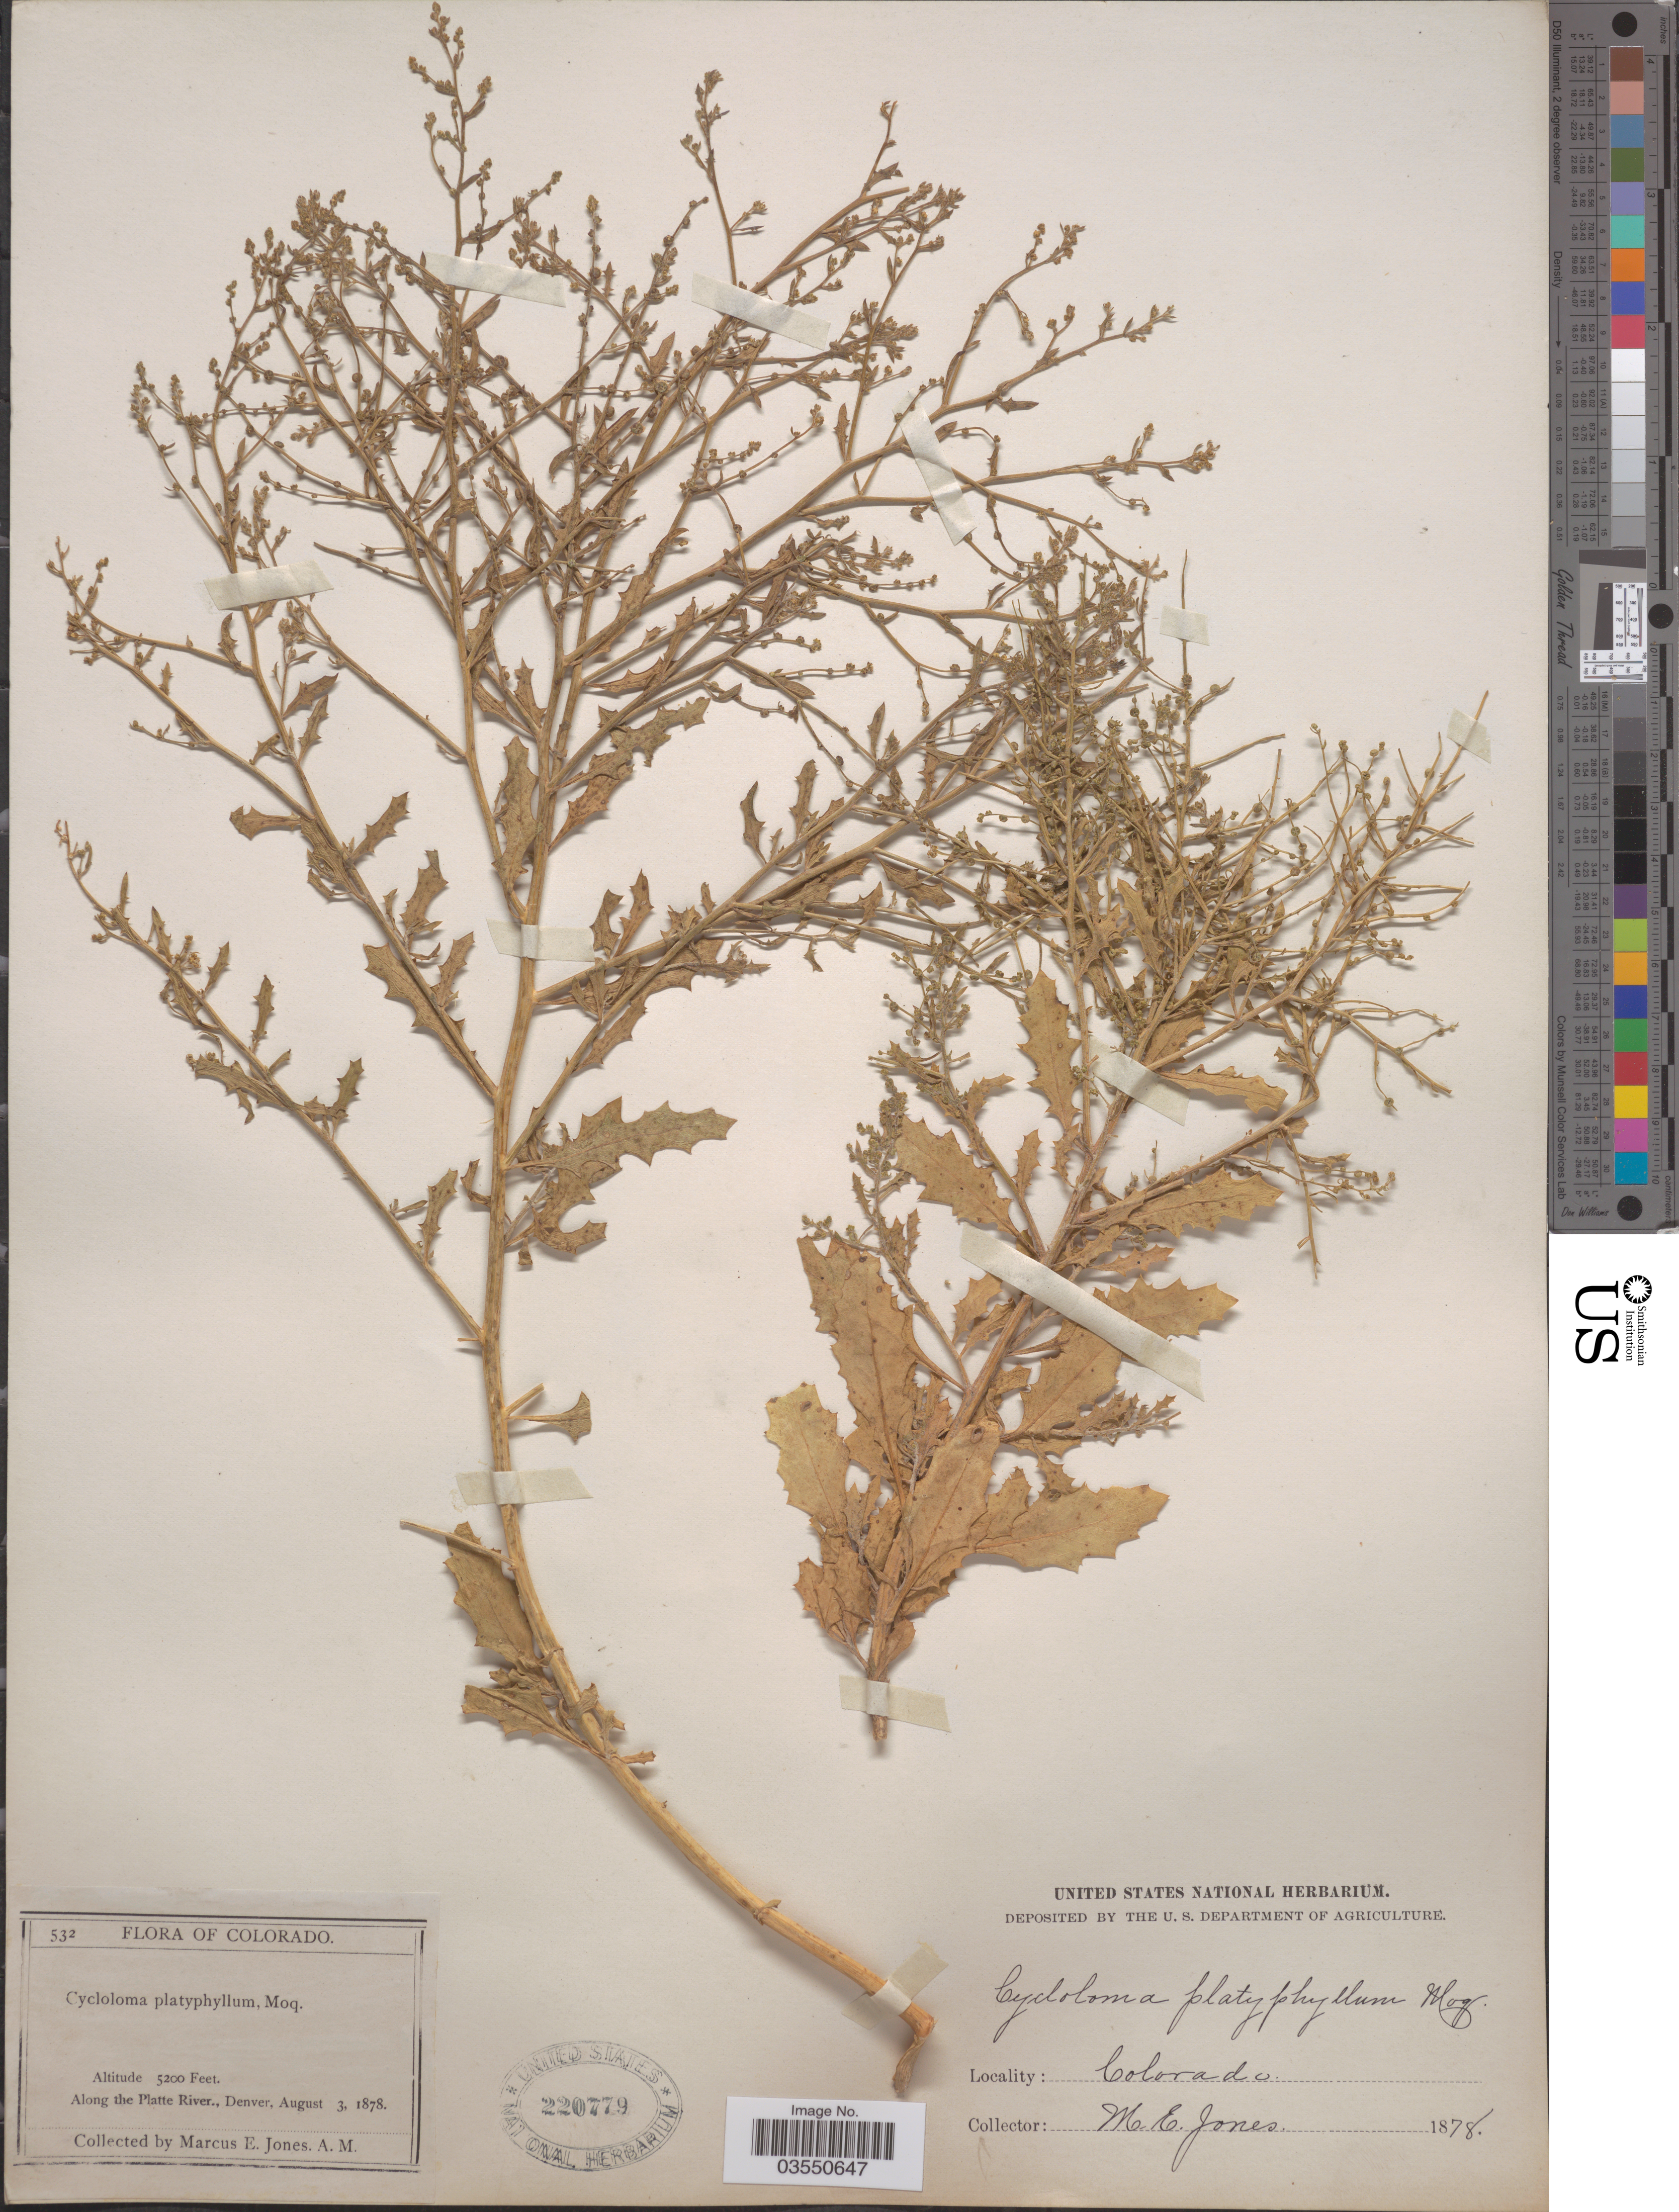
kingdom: Plantae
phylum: Tracheophyta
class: Magnoliopsida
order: Caryophyllales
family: Amaranthaceae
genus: Dysphania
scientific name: Dysphania atriplicifolia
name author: (Spreng.) G. Kadereit et al.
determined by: U.S. National Herbarium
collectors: M. E. Jones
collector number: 532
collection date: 1878-08-03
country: United States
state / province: Colorado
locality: Along the Platte River, Denver.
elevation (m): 1585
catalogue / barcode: US 220779